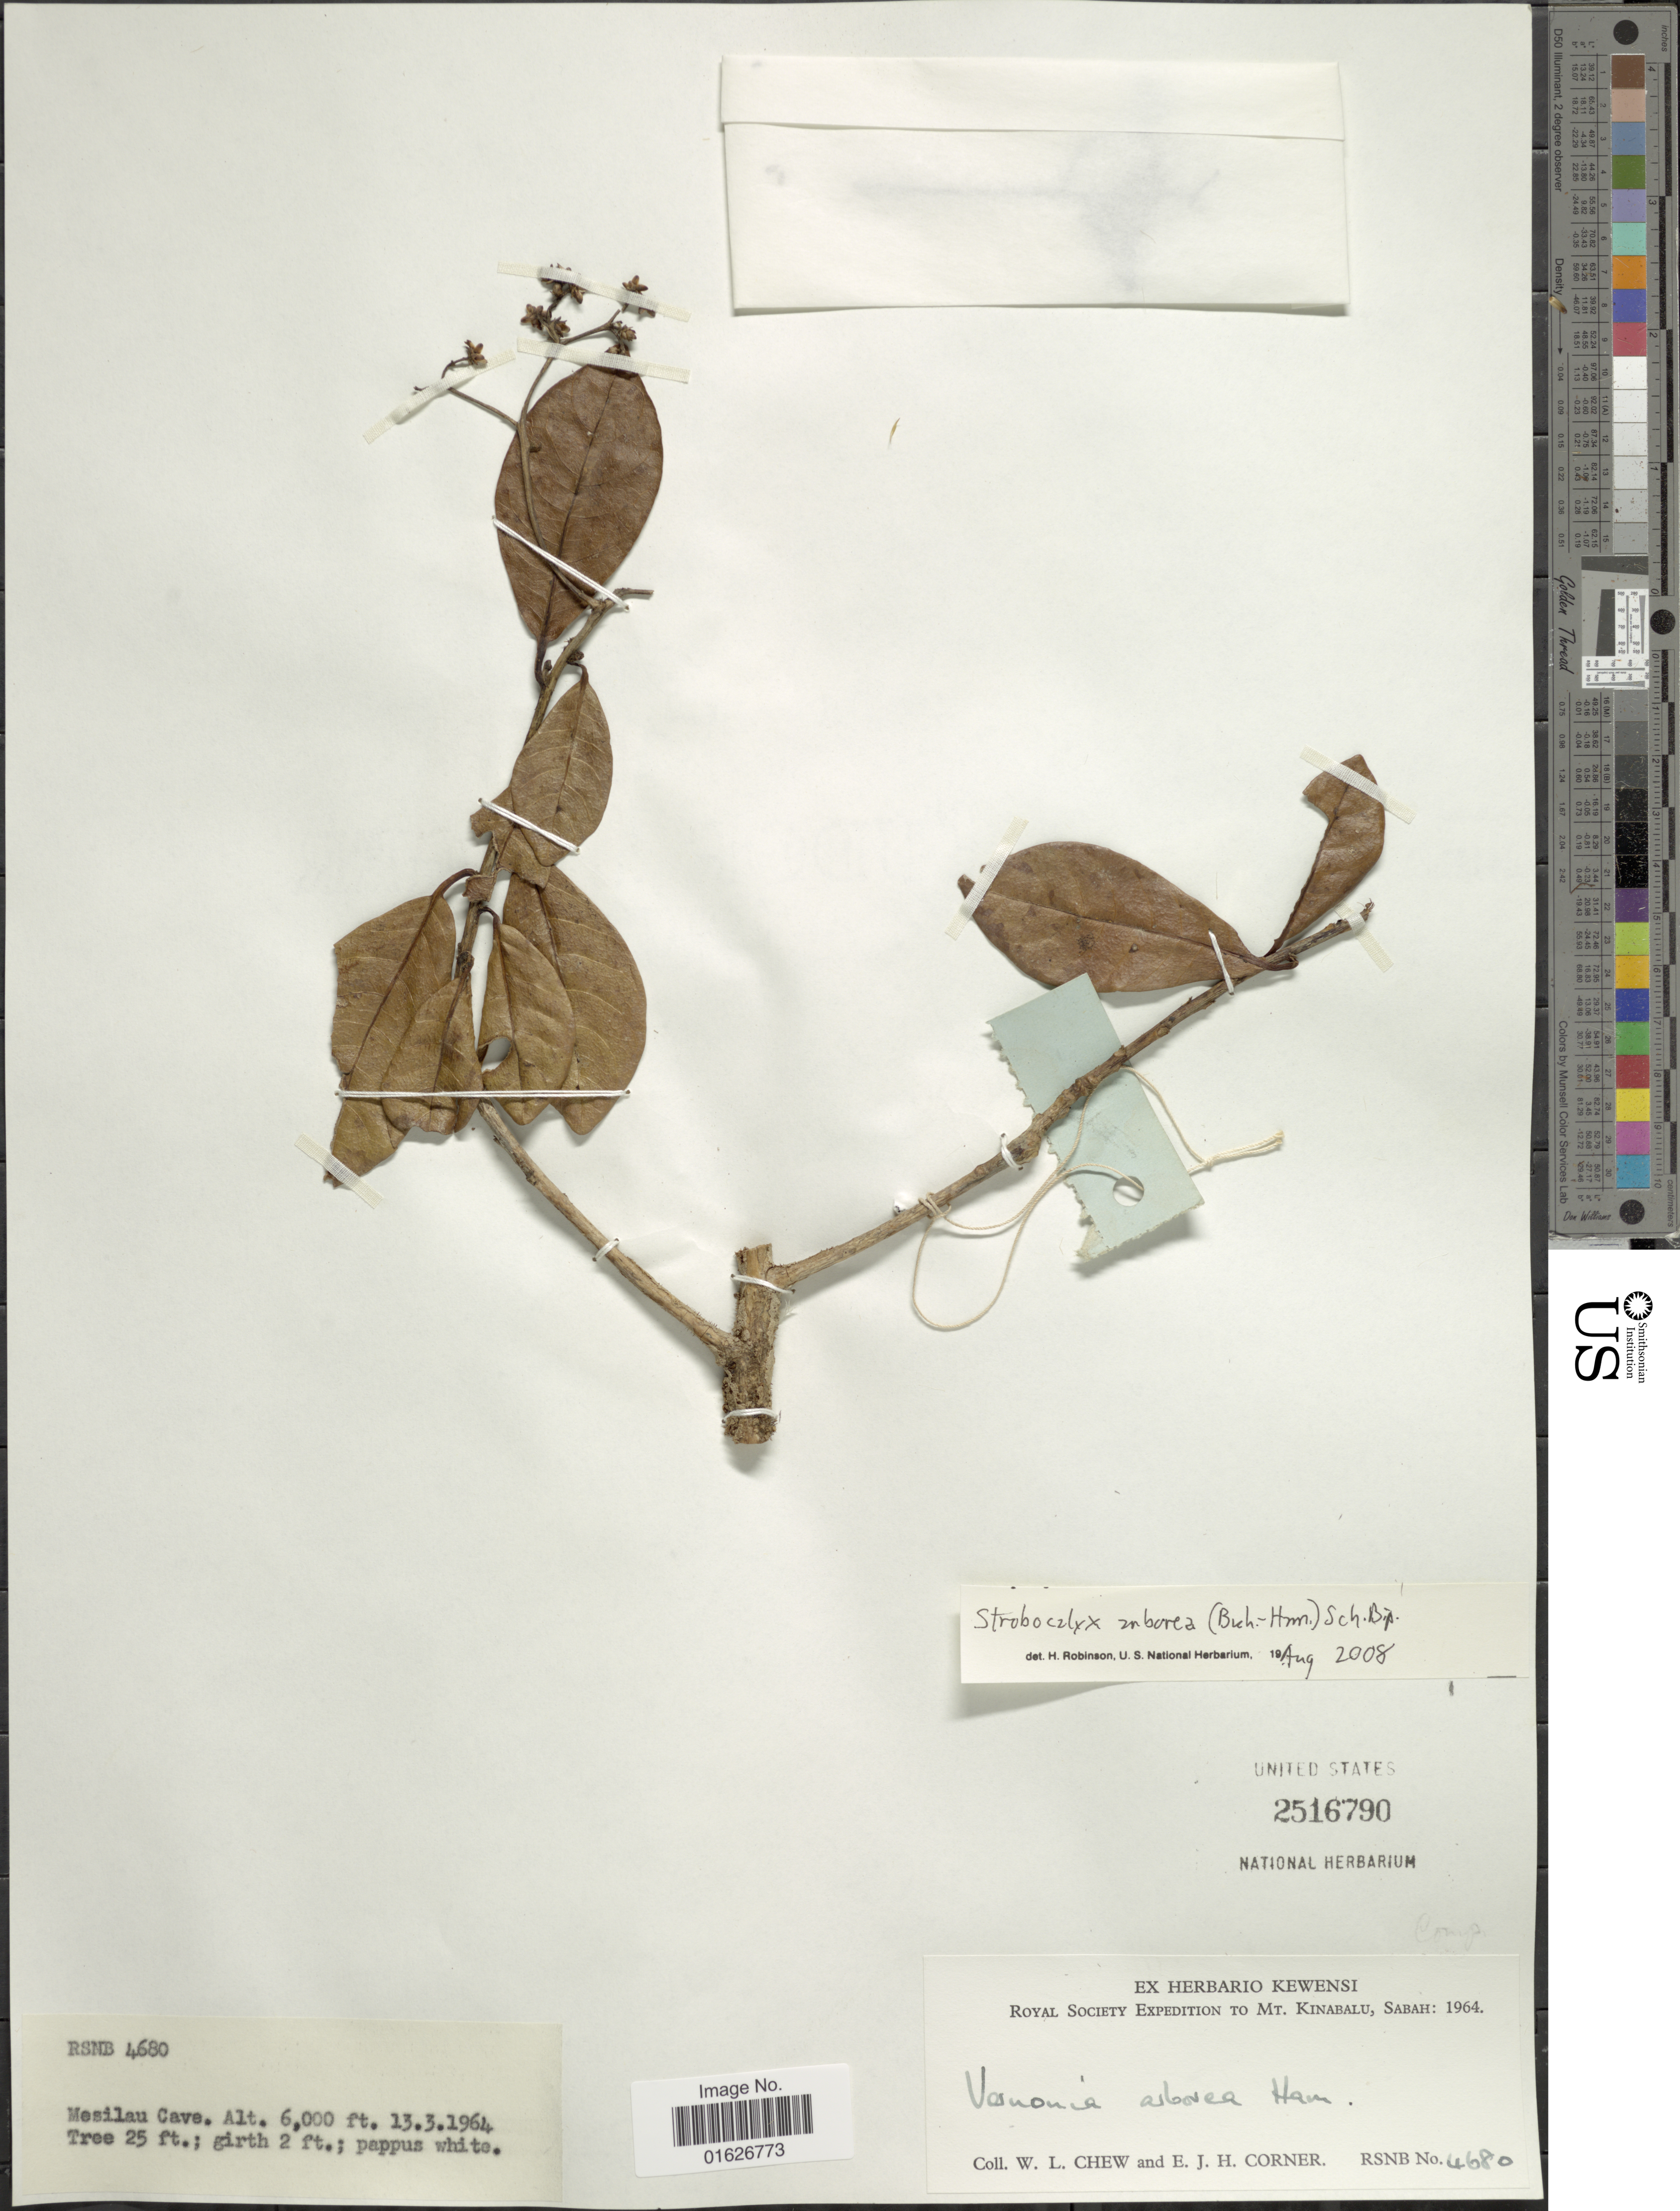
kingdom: Plantae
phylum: Tracheophyta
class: Magnoliopsida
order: Asterales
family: Asteraceae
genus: Strobocalyx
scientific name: Strobocalyx arborea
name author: (Buch.-Ham.) Sch. Bip.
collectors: W. Chew & E. Corner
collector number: RSNB 4680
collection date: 1964-03-13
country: Malaysia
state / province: Sabah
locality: Mesilau Cave, Mt. Kinabalu.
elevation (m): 1829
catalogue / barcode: US 2516790